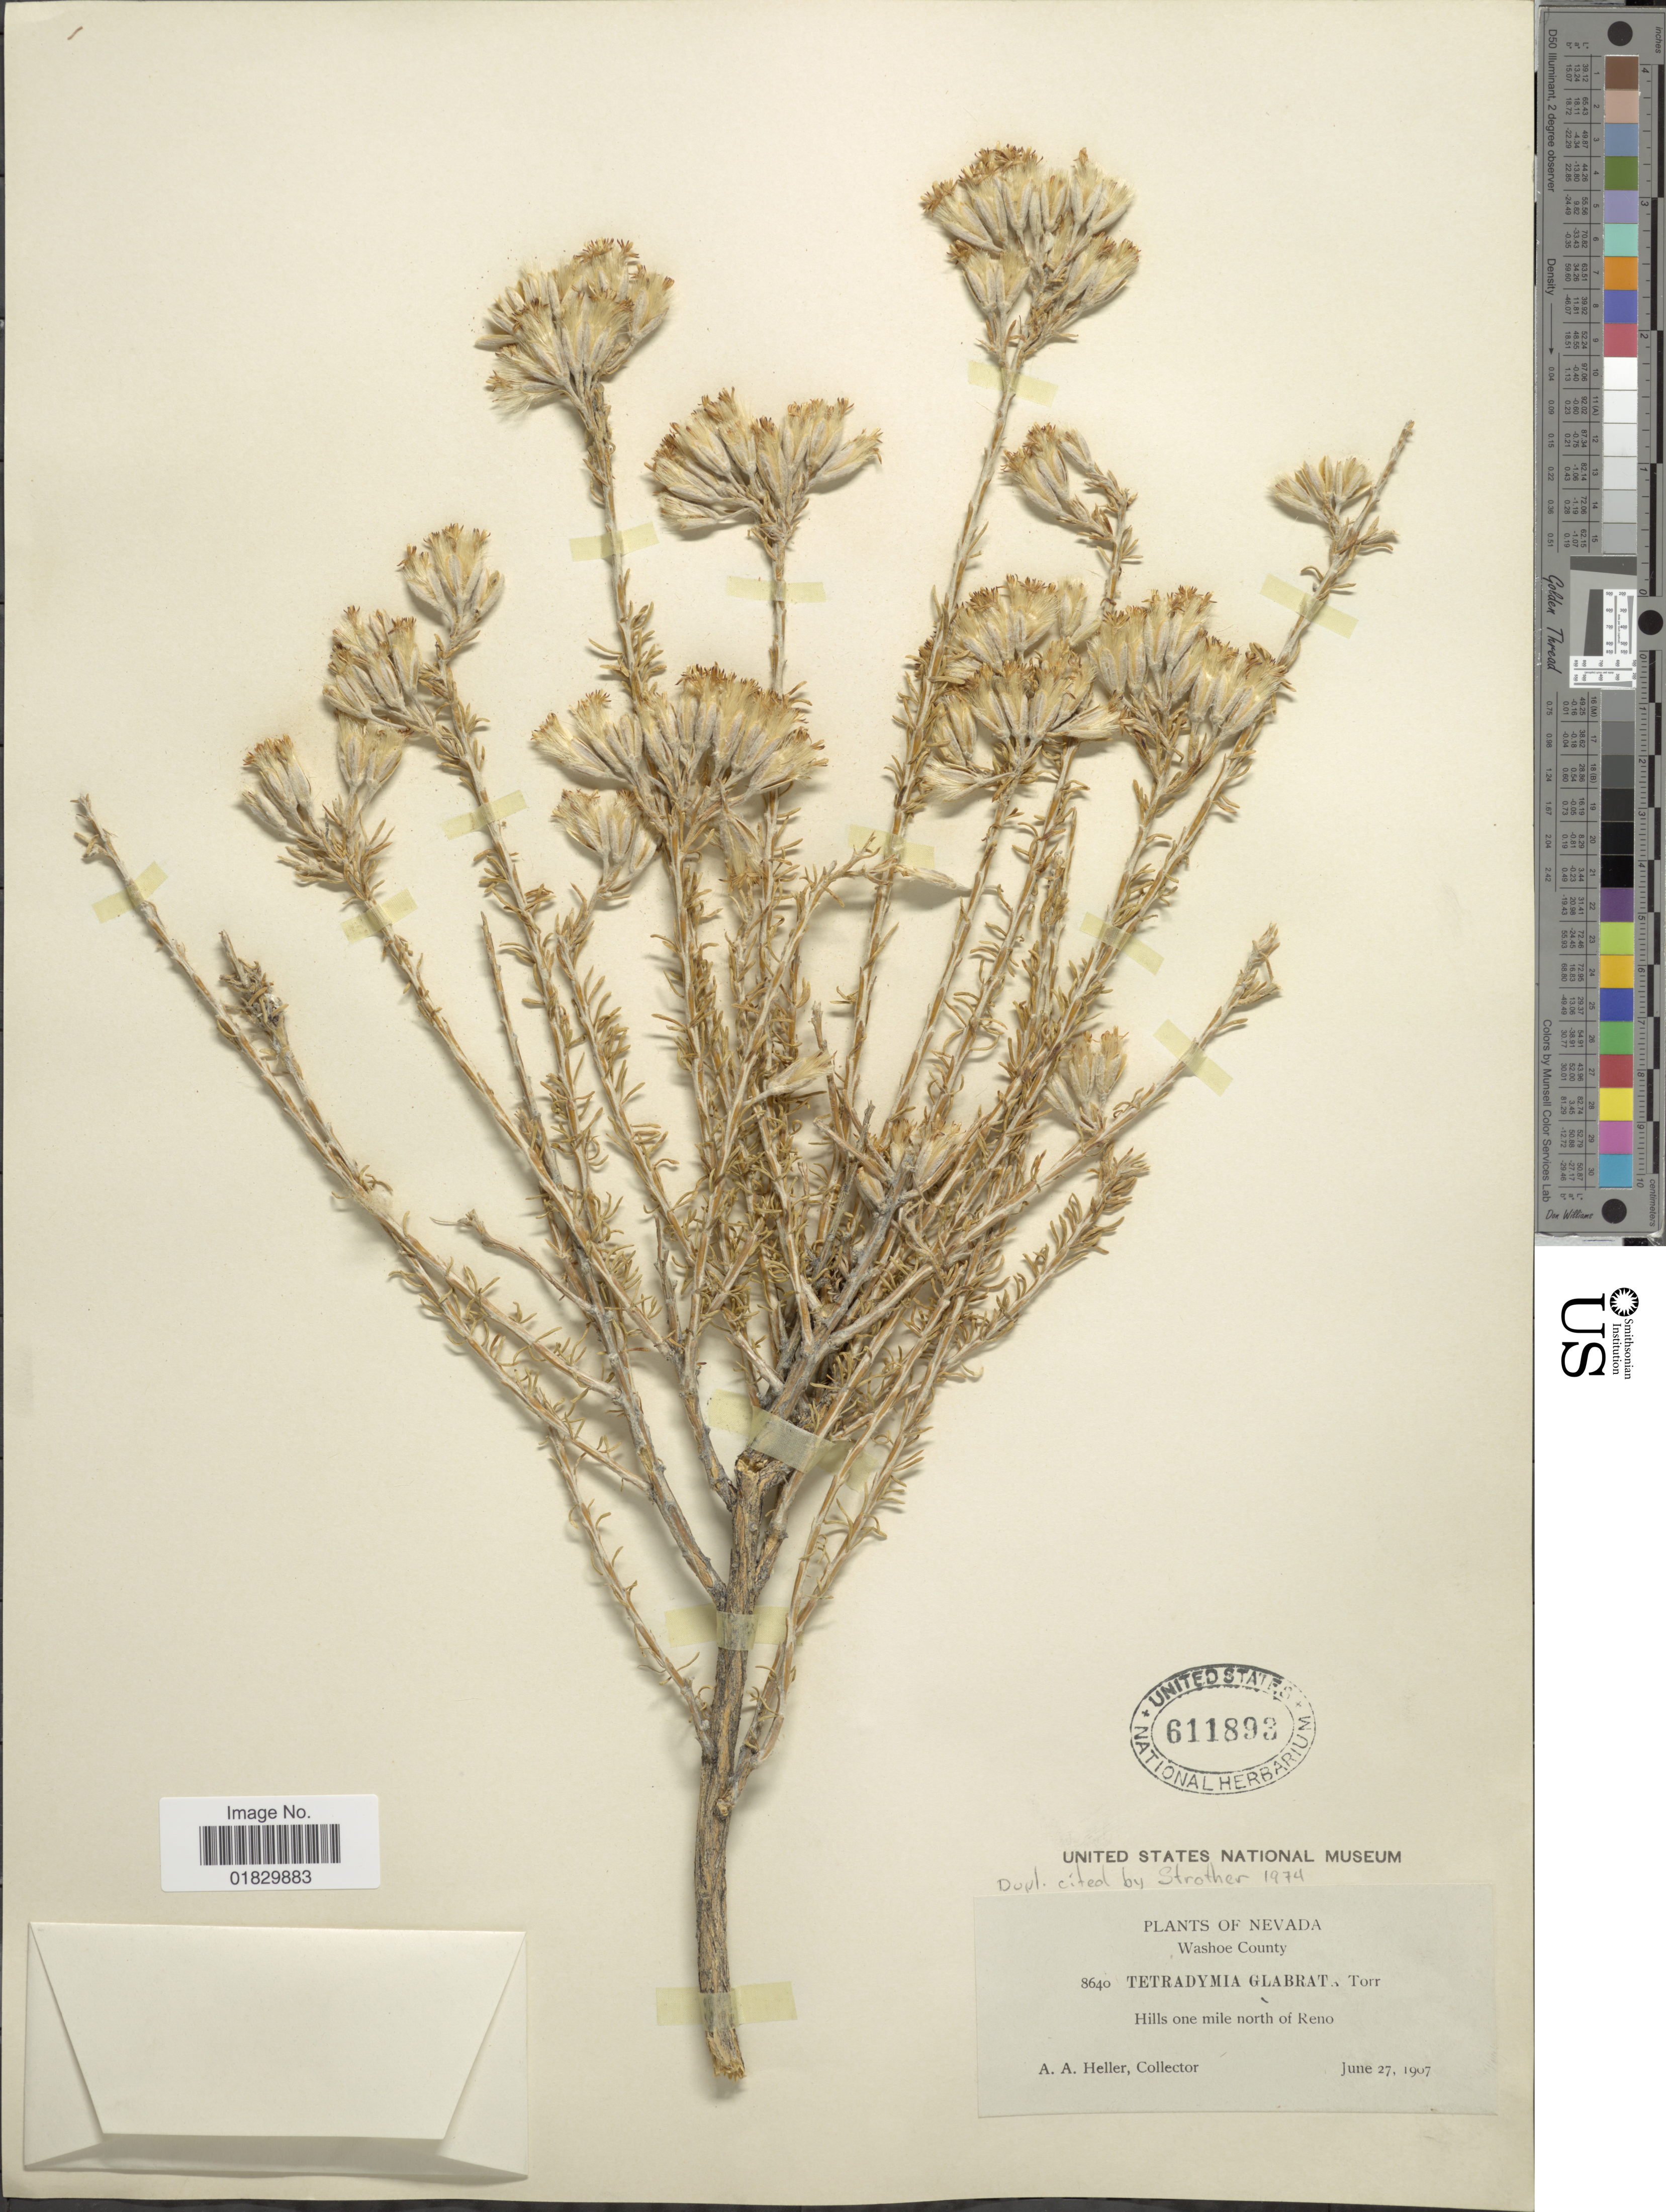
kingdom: Plantae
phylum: Tracheophyta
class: Magnoliopsida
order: Asterales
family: Asteraceae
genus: Tetradymia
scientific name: Tetradymia glabrata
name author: Torr. & A. Gray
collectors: A. A. Heller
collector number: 8640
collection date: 1907-06-27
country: United States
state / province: Nevada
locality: Washoe County, Hills one mile north of Reno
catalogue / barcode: US 611893